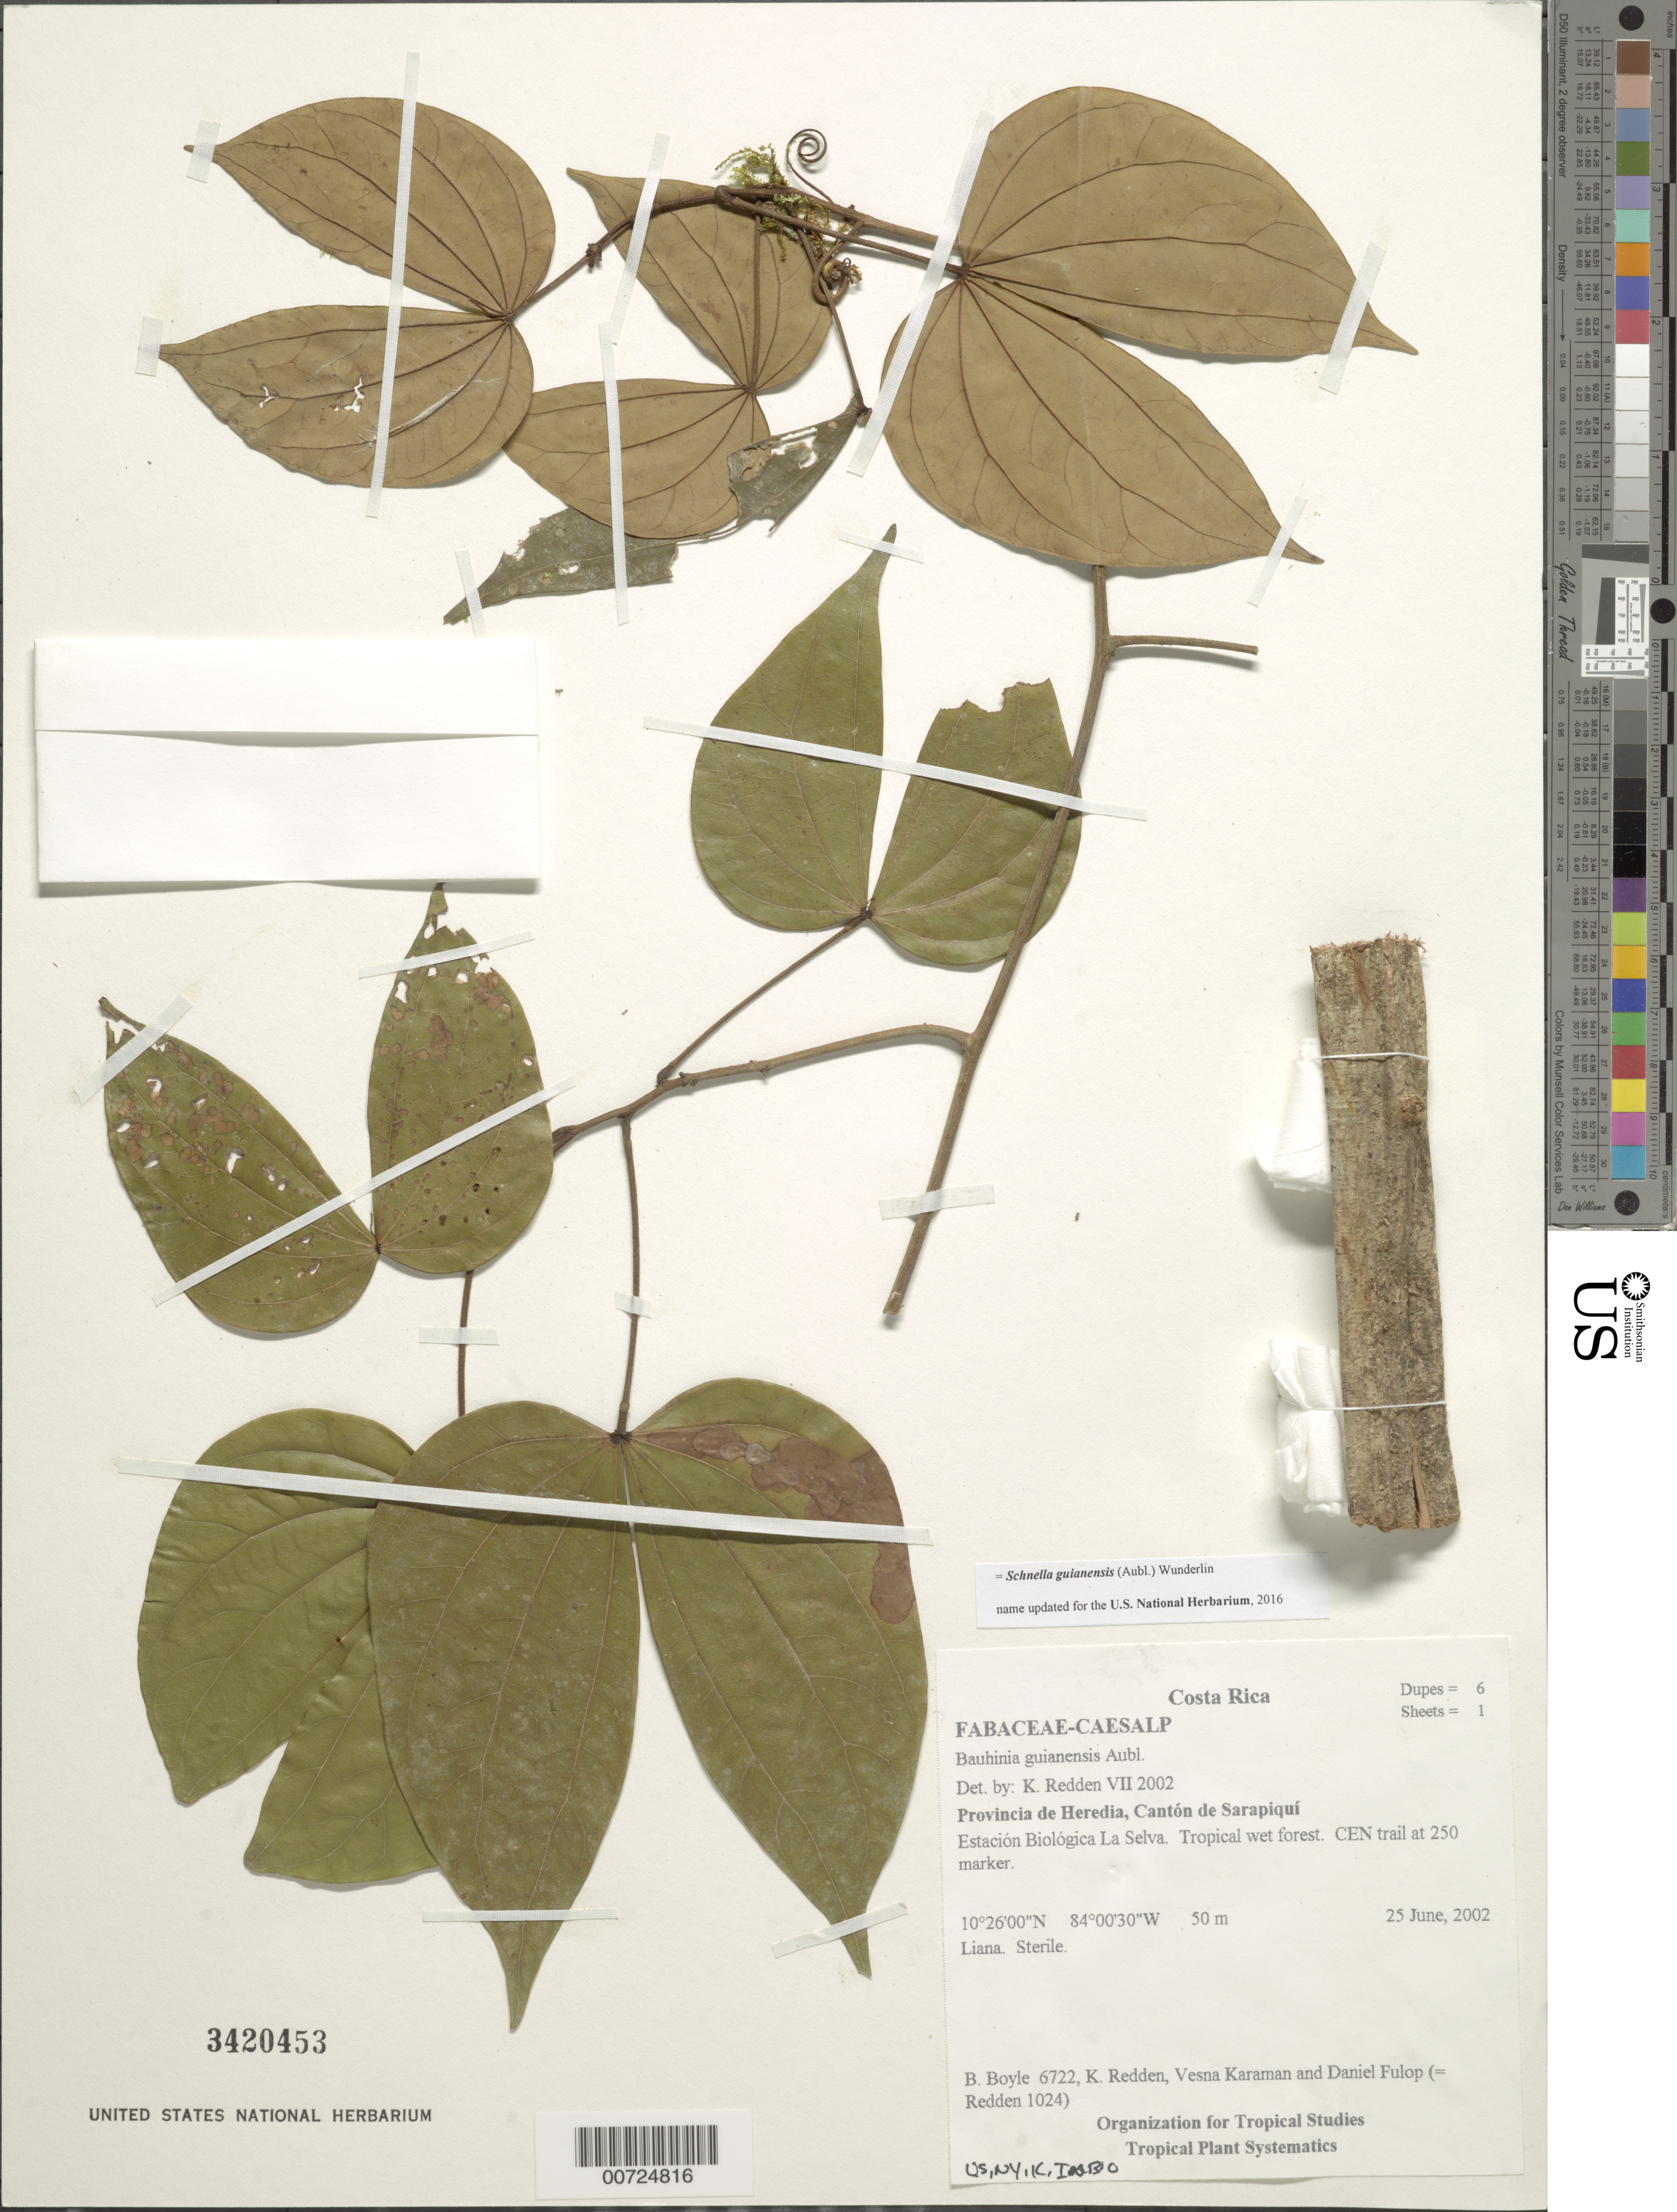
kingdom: Plantae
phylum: Tracheophyta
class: Magnoliopsida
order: Fabales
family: Fabaceae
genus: Schnella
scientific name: Schnella guianensis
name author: (Aubl.) Wunderlin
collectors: B. Boyle, K. M. Redden, V. Karaman & D. Fulop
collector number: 6722/Redden1024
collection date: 2002-06-25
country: Costa Rica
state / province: Heredia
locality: Canton de Sarapiqui. estacion Biological La Selva. Tropical wet forest. CEN trail at 250 marker.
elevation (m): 50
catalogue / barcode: US 3420453